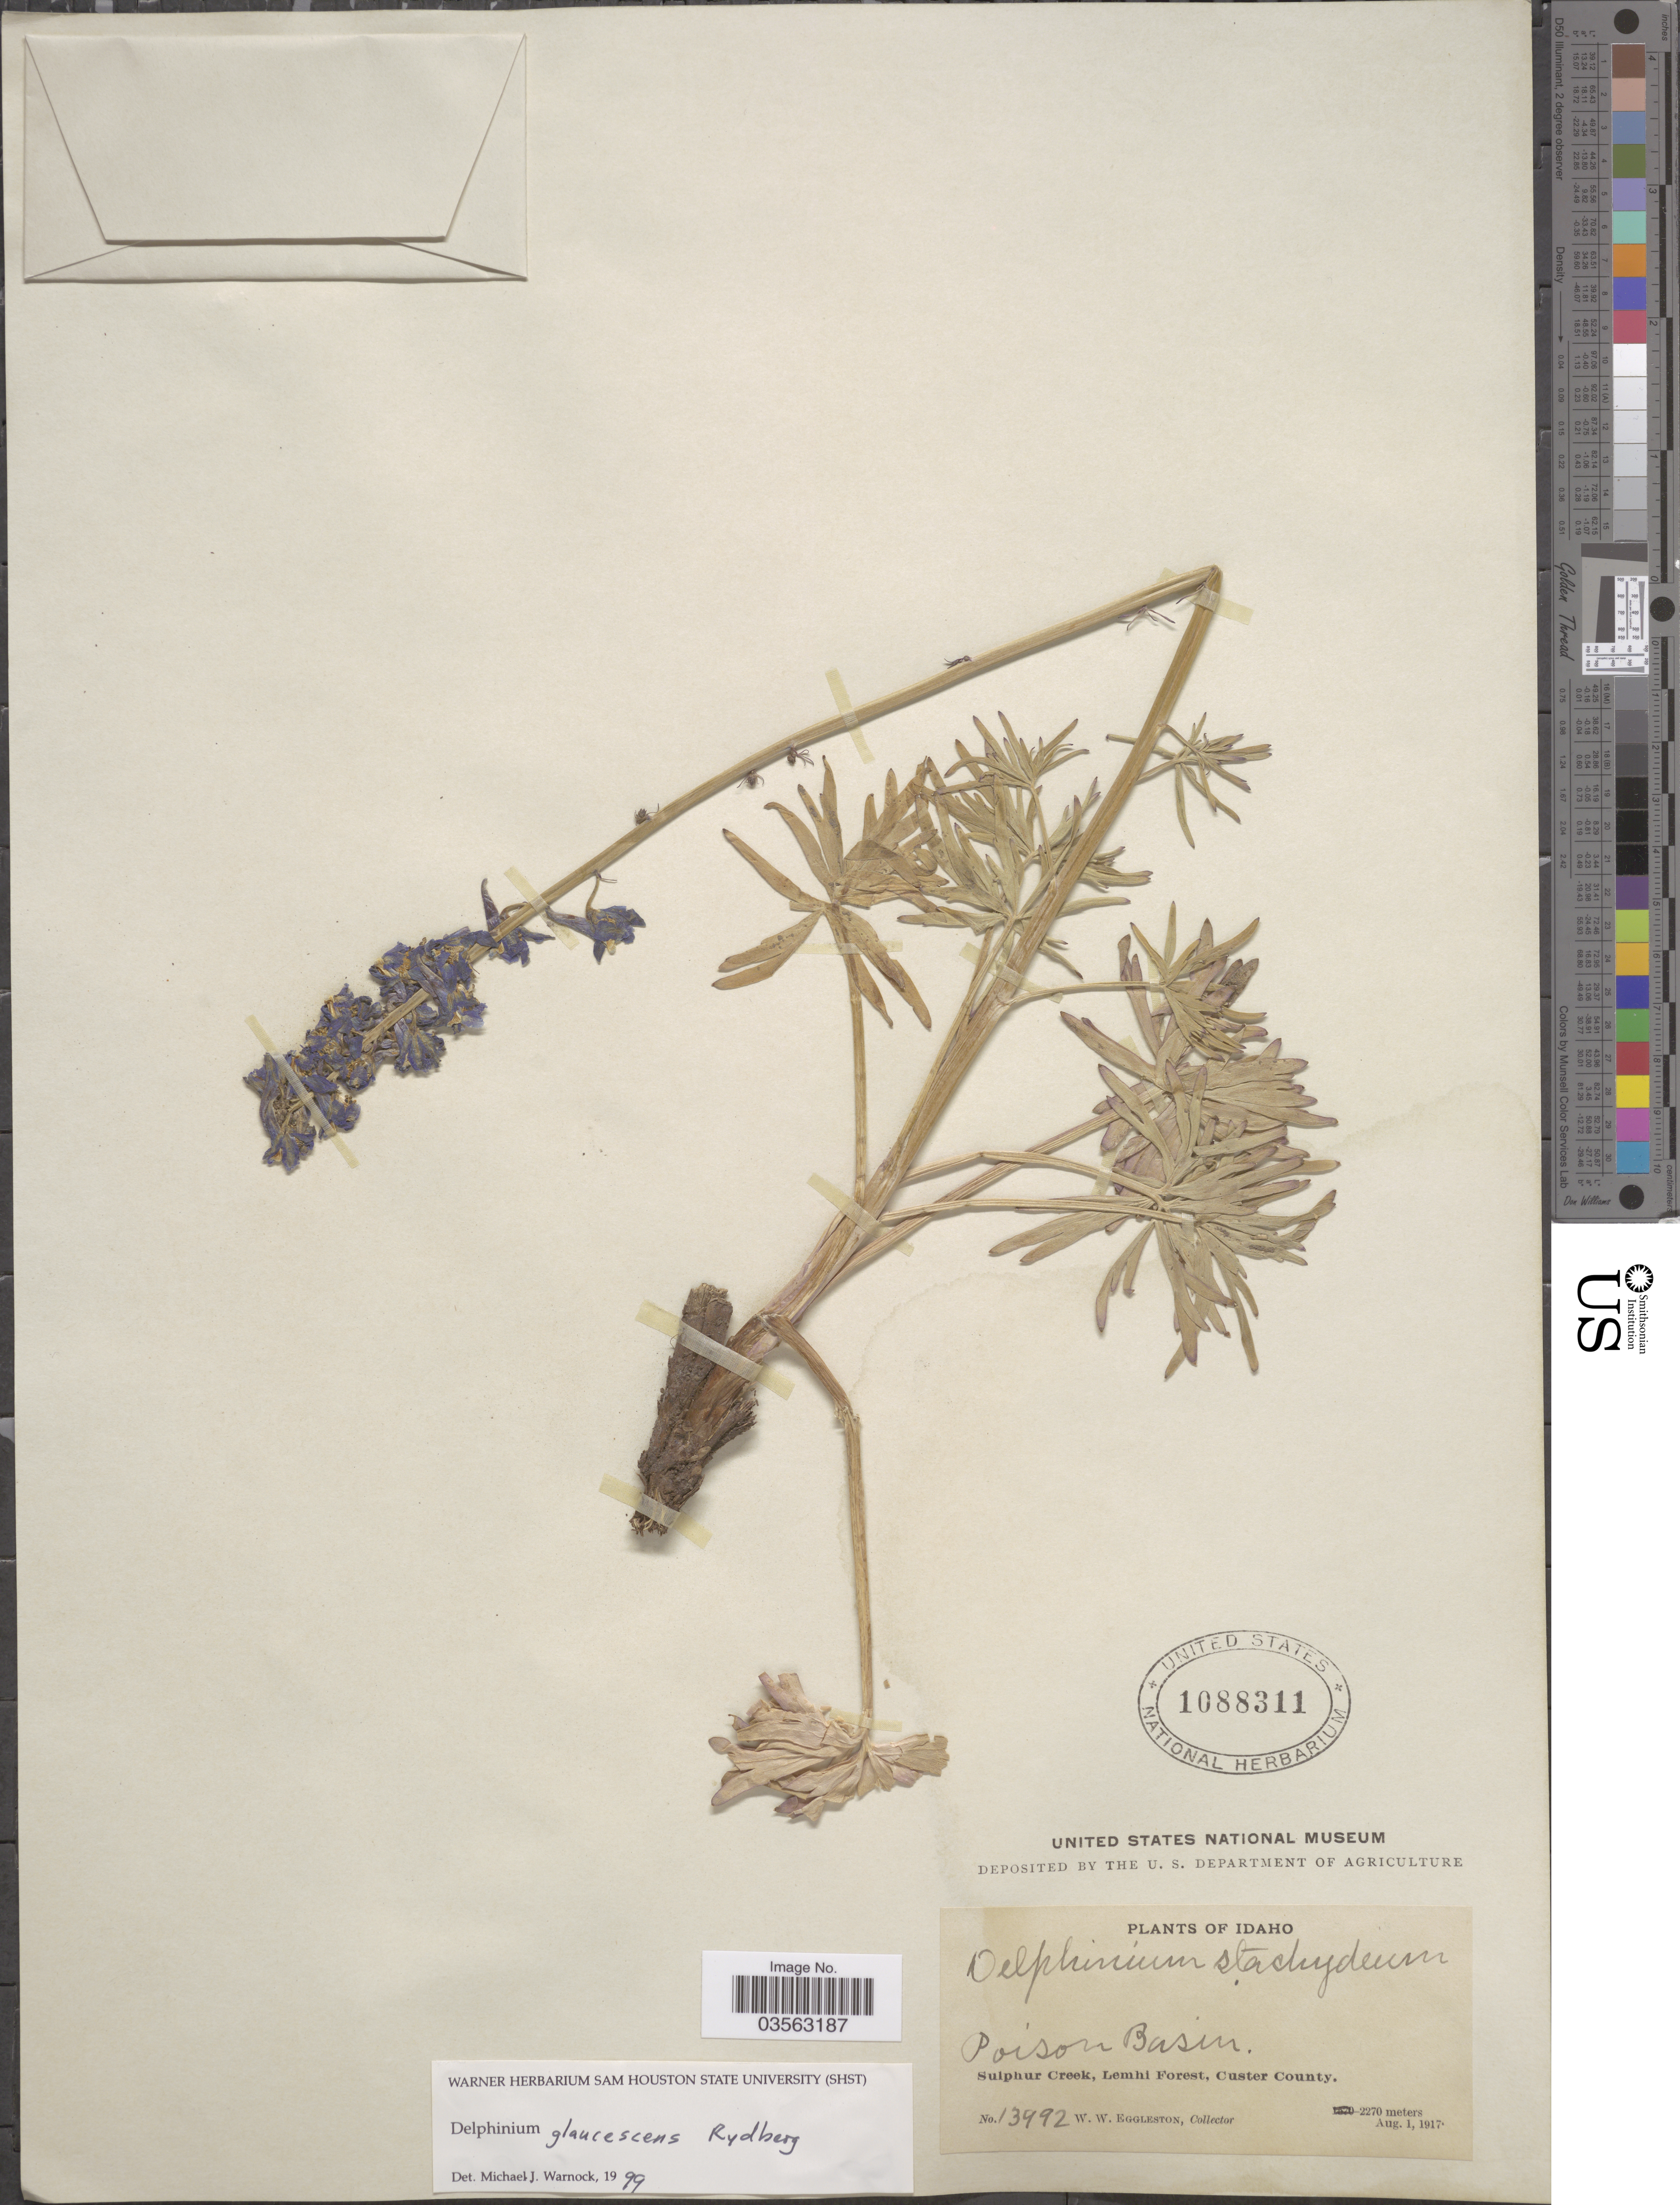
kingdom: Plantae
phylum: Tracheophyta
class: Magnoliopsida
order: Ranunculales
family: Ranunculaceae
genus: Delphinium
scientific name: Delphinium glaucescens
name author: Rydb.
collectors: W. W. Eggleston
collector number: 13992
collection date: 1917-08-01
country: United States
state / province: Idaho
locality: Poison Basin. Sulphur Creek, Lemhi Forest, Custer County.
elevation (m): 2270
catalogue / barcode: US 1088311